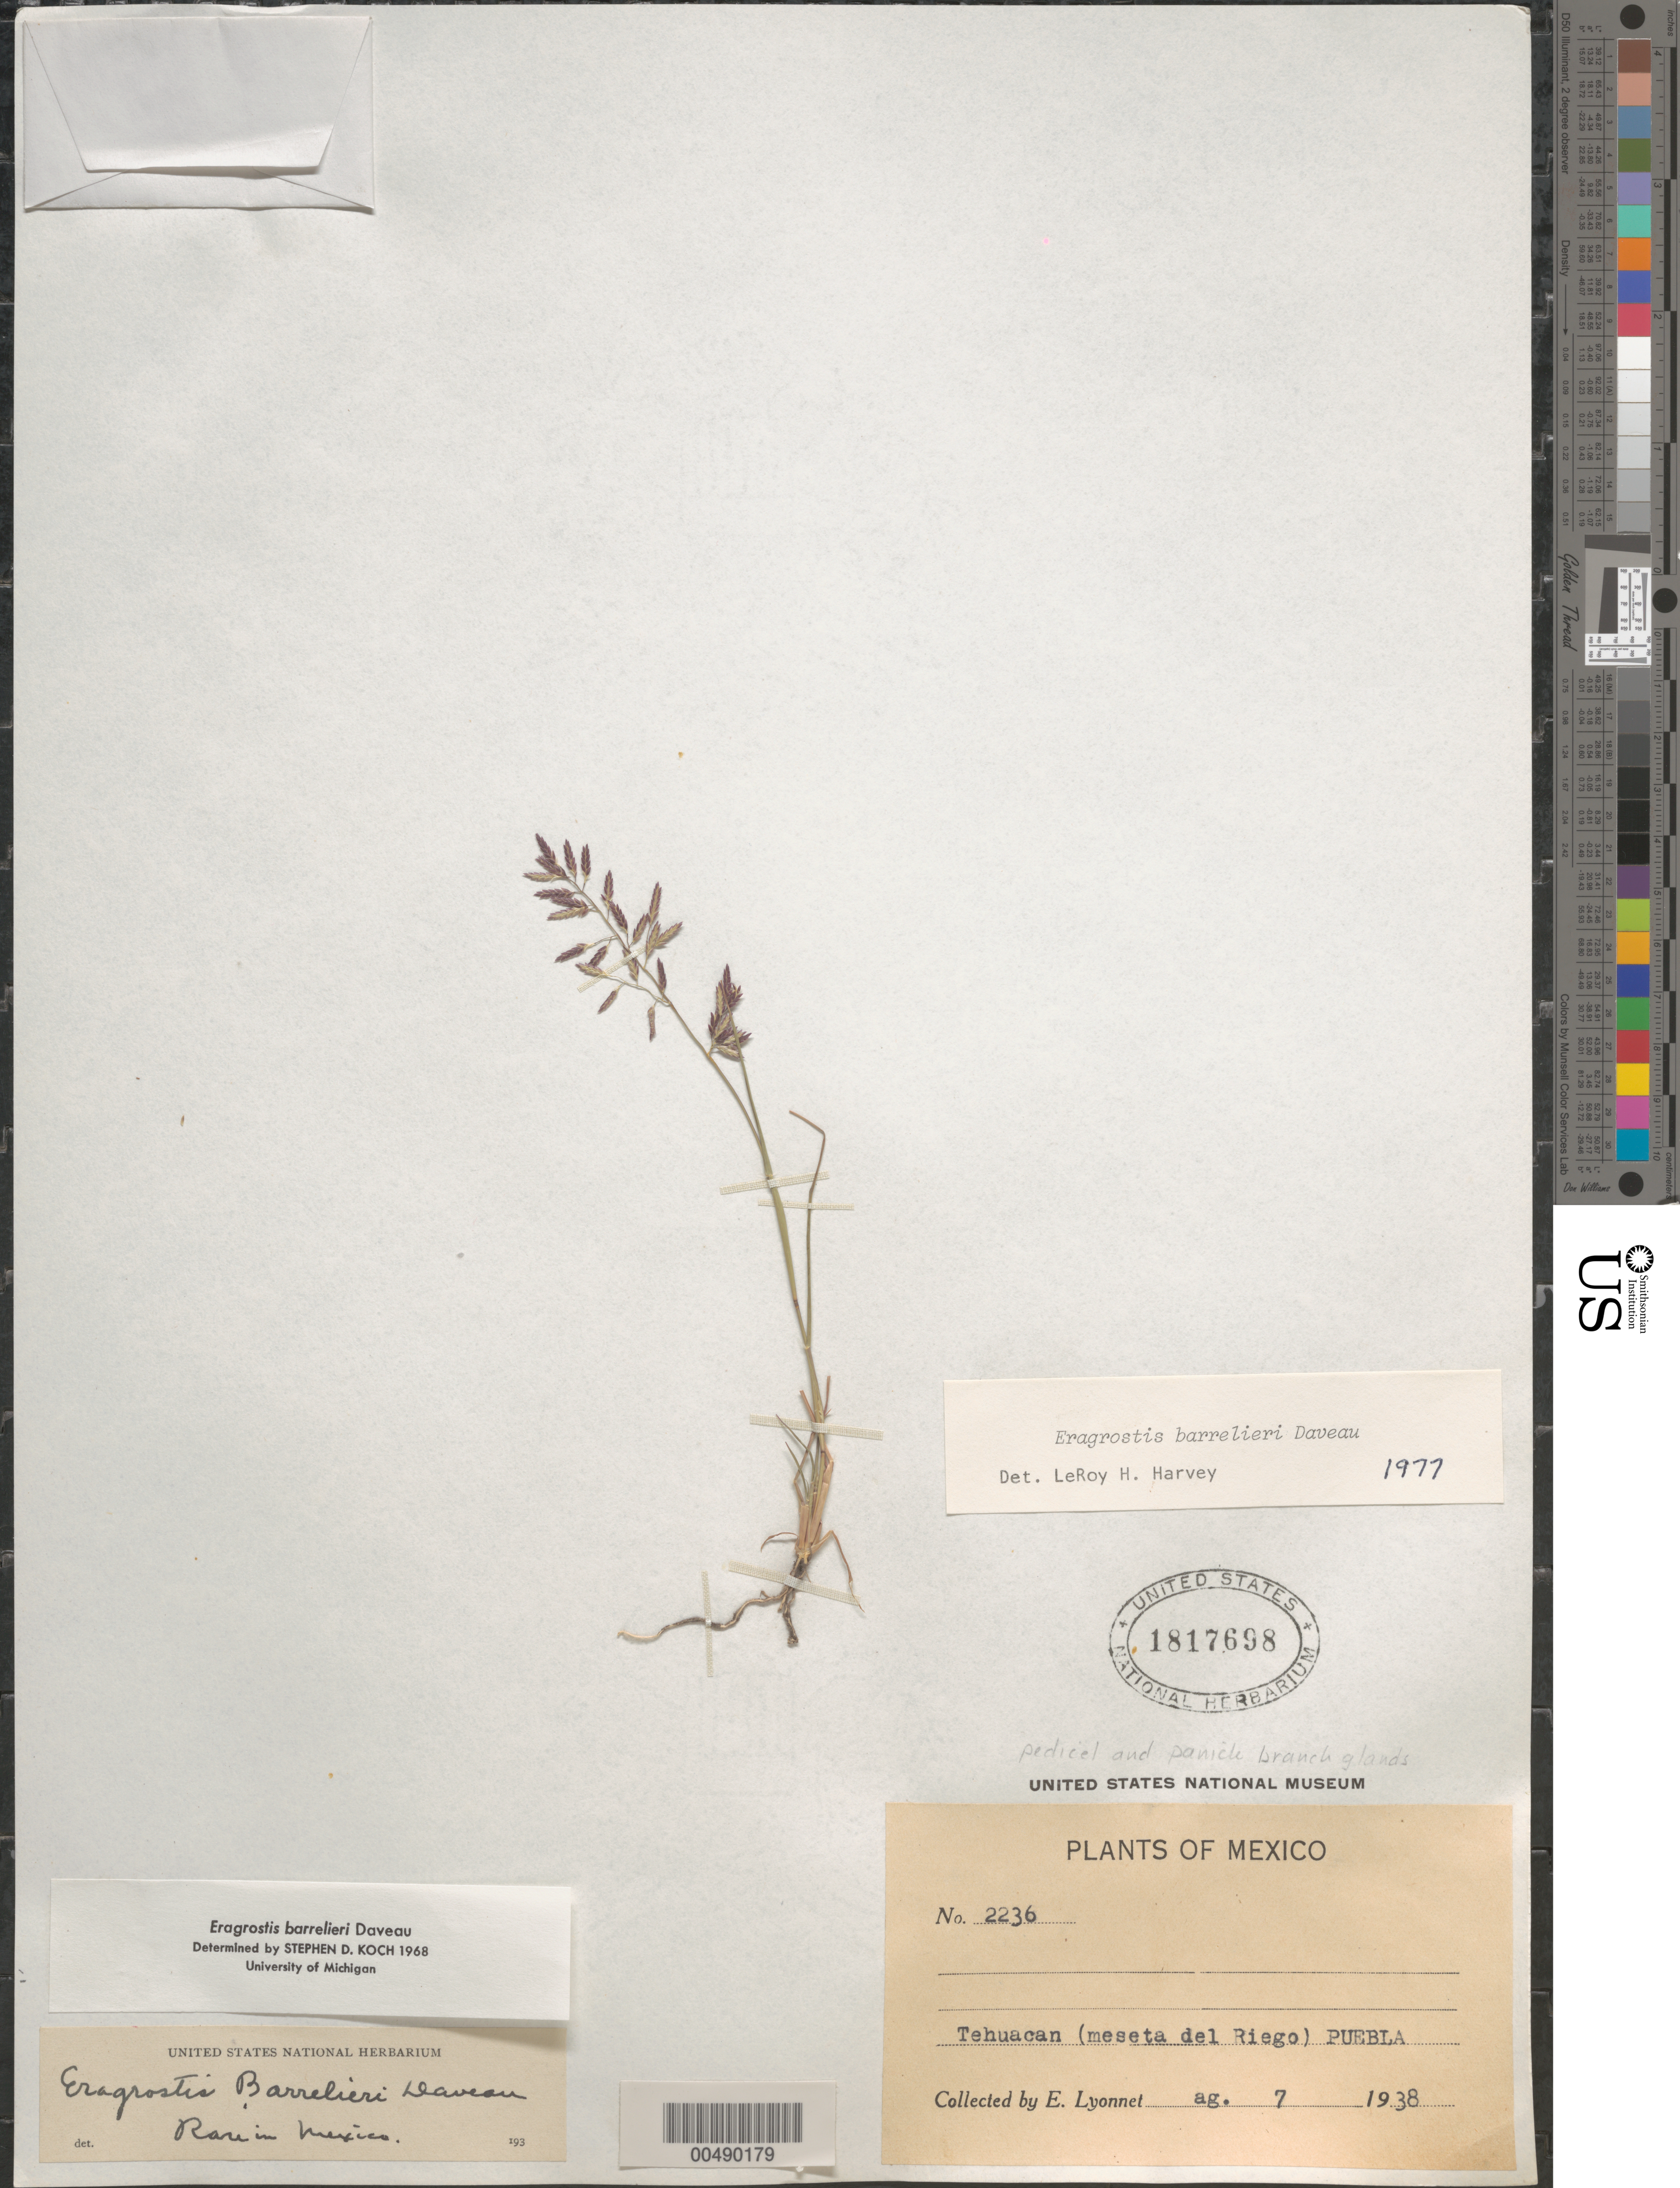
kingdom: Plantae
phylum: Tracheophyta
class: Liliopsida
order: Poales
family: Poaceae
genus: Eragrostis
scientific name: Eragrostis barrelieri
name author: Daveau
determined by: Harvey, L. H.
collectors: Bro. E. Lyonnet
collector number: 2236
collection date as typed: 7 Aug 1938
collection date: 1938-08-07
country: Mexico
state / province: Puebla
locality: Tehuacan (meseta del Riego)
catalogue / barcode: US 1817698